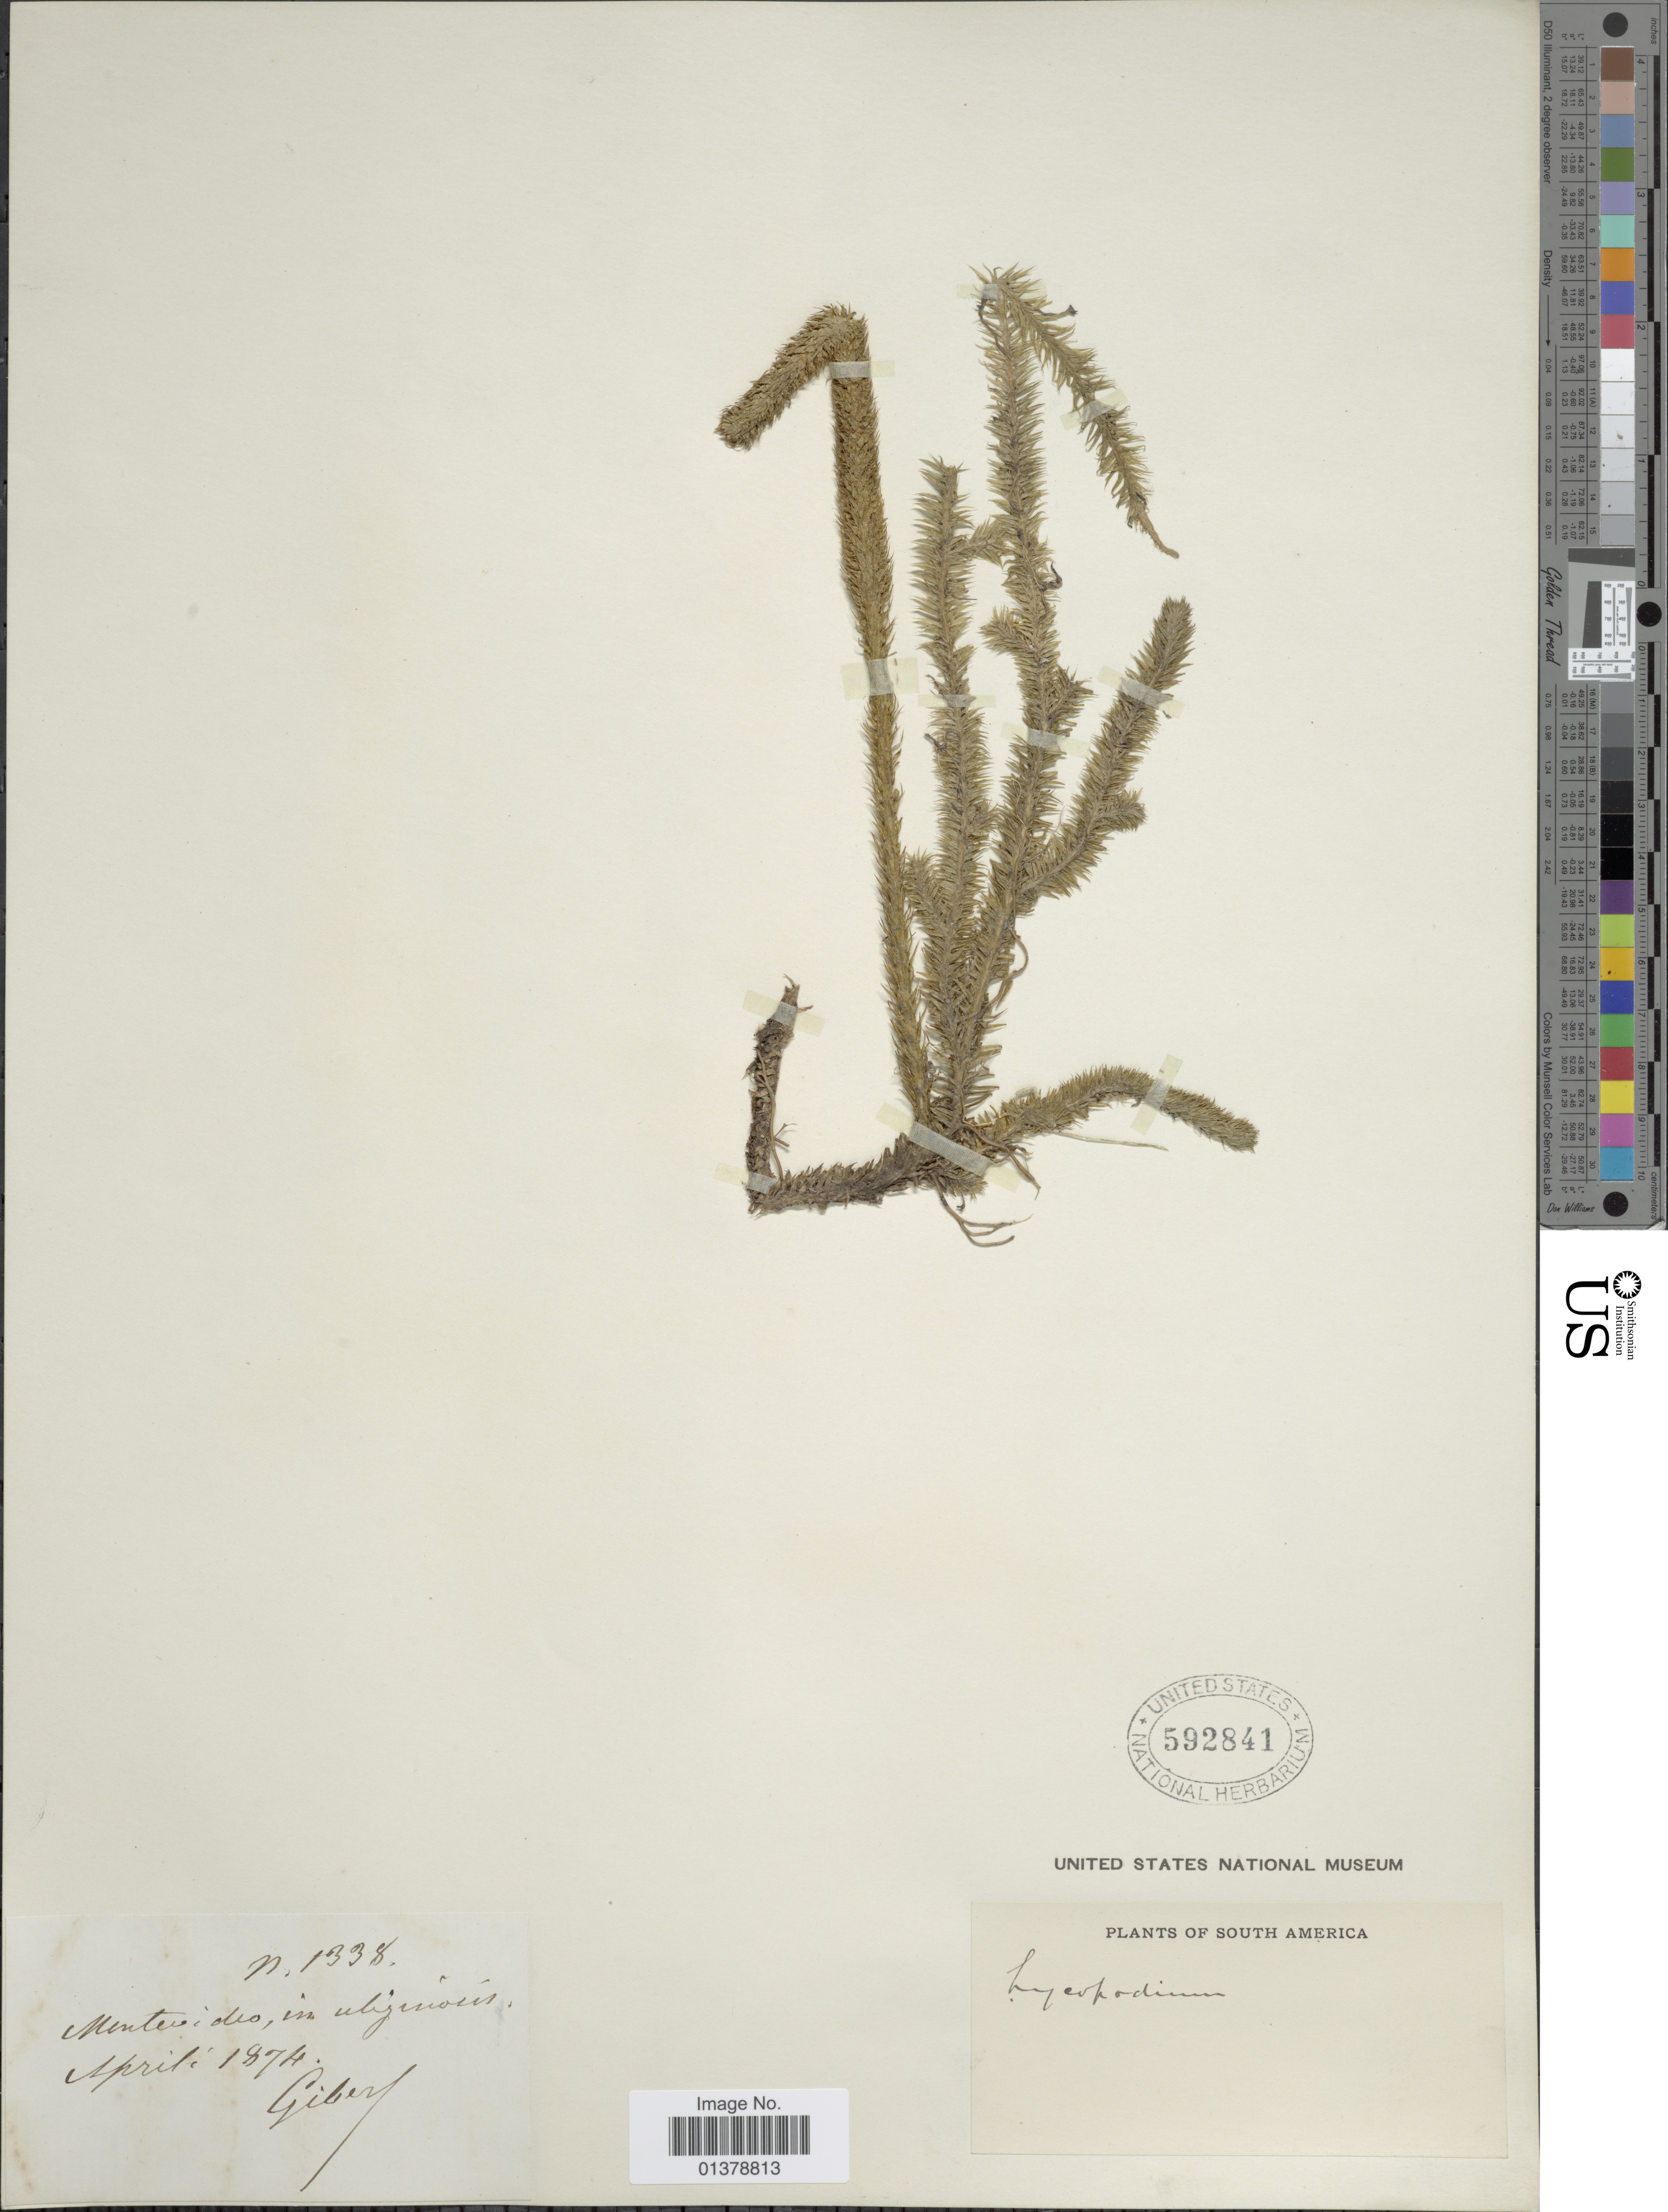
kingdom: Plantae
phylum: Tracheophyta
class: Lycopodiopsida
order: Lycopodiales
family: Lycopodiaceae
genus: Lycopodiella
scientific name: Lycopodiella alopecuroides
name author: (L.) Cranfill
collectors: -. Gilbert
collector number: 1338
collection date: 1874-04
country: Uruguay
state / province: Montevideo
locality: Montevideo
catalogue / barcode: US 592841